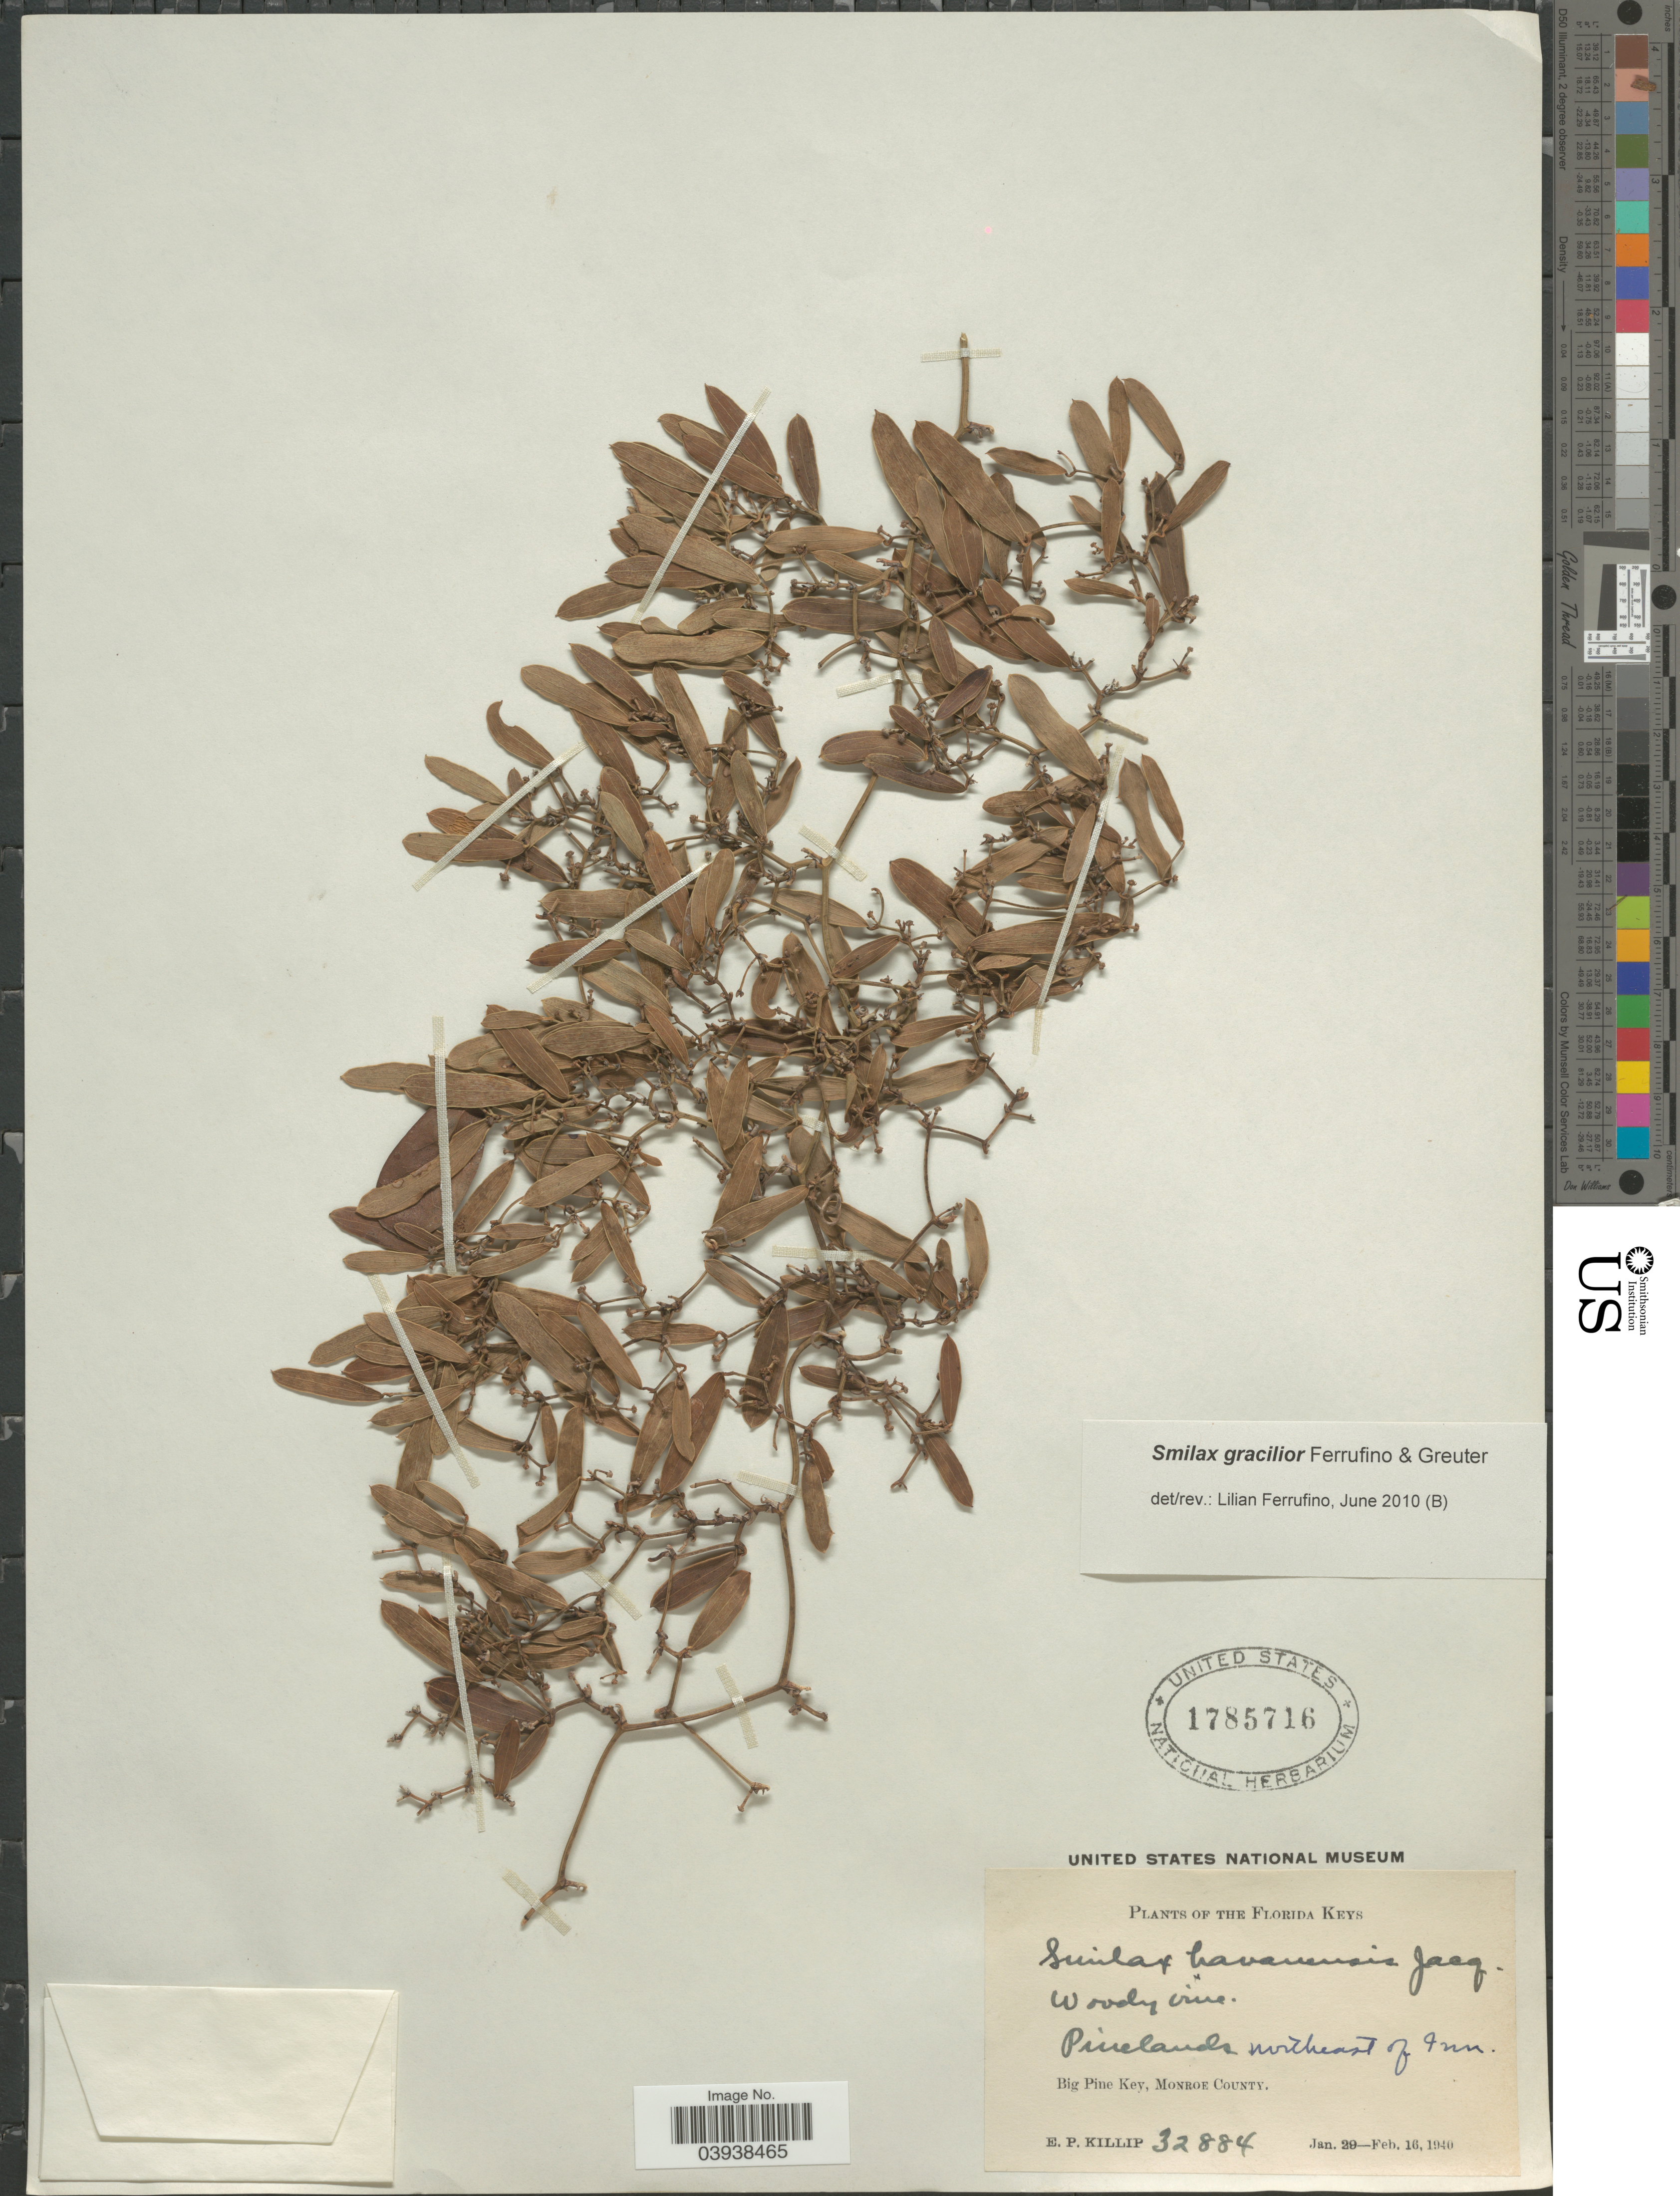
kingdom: Plantae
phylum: Tracheophyta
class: Liliopsida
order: Liliales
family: Smilacaceae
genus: Smilax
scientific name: Smilax gracilior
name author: Ferrufino & Greuter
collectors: E. P. Killip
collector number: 32884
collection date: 1940-01-29/1940-02-16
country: United States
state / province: Florida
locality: The Florida Keys. Pinelands northeast of Inn. Nig Pine Key, Monroe County.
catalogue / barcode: US 1785716